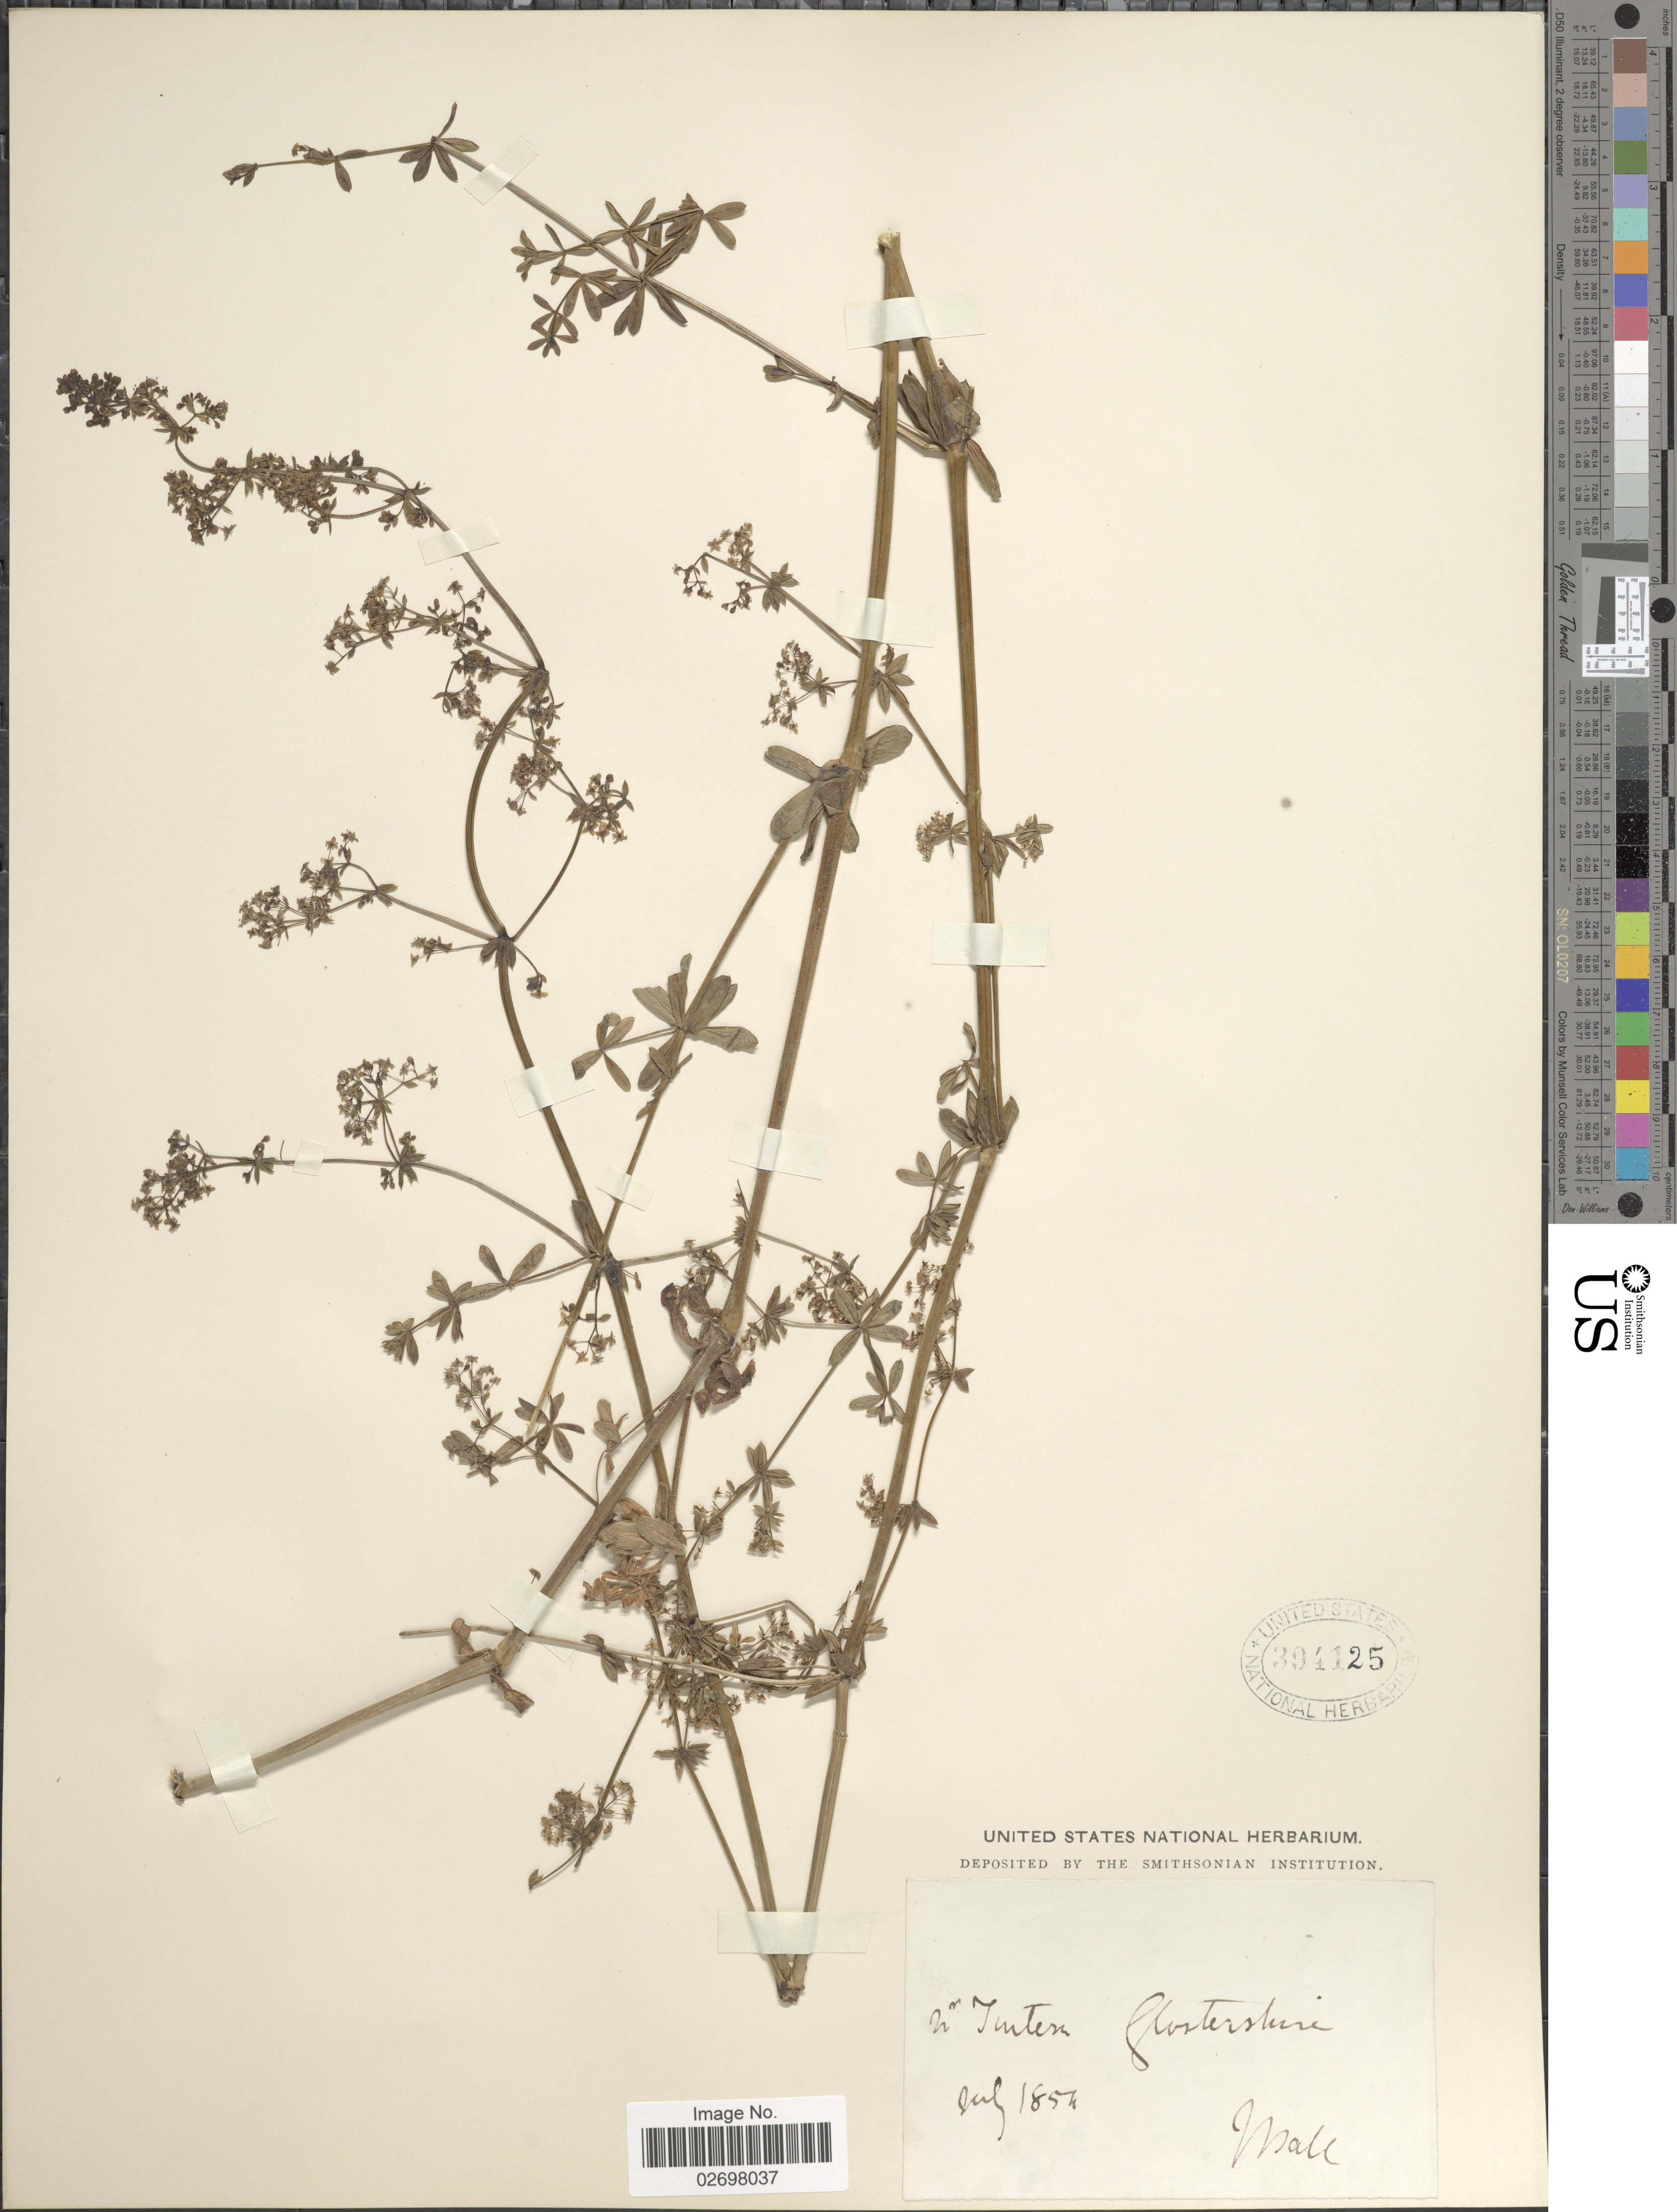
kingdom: Plantae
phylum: Tracheophyta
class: Magnoliopsida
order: Gentianales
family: Rubiaceae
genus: Galium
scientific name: Galium sp.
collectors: J. Ball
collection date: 1854-07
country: United Kingdom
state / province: England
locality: In Inter Gloucestershire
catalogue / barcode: US 394125